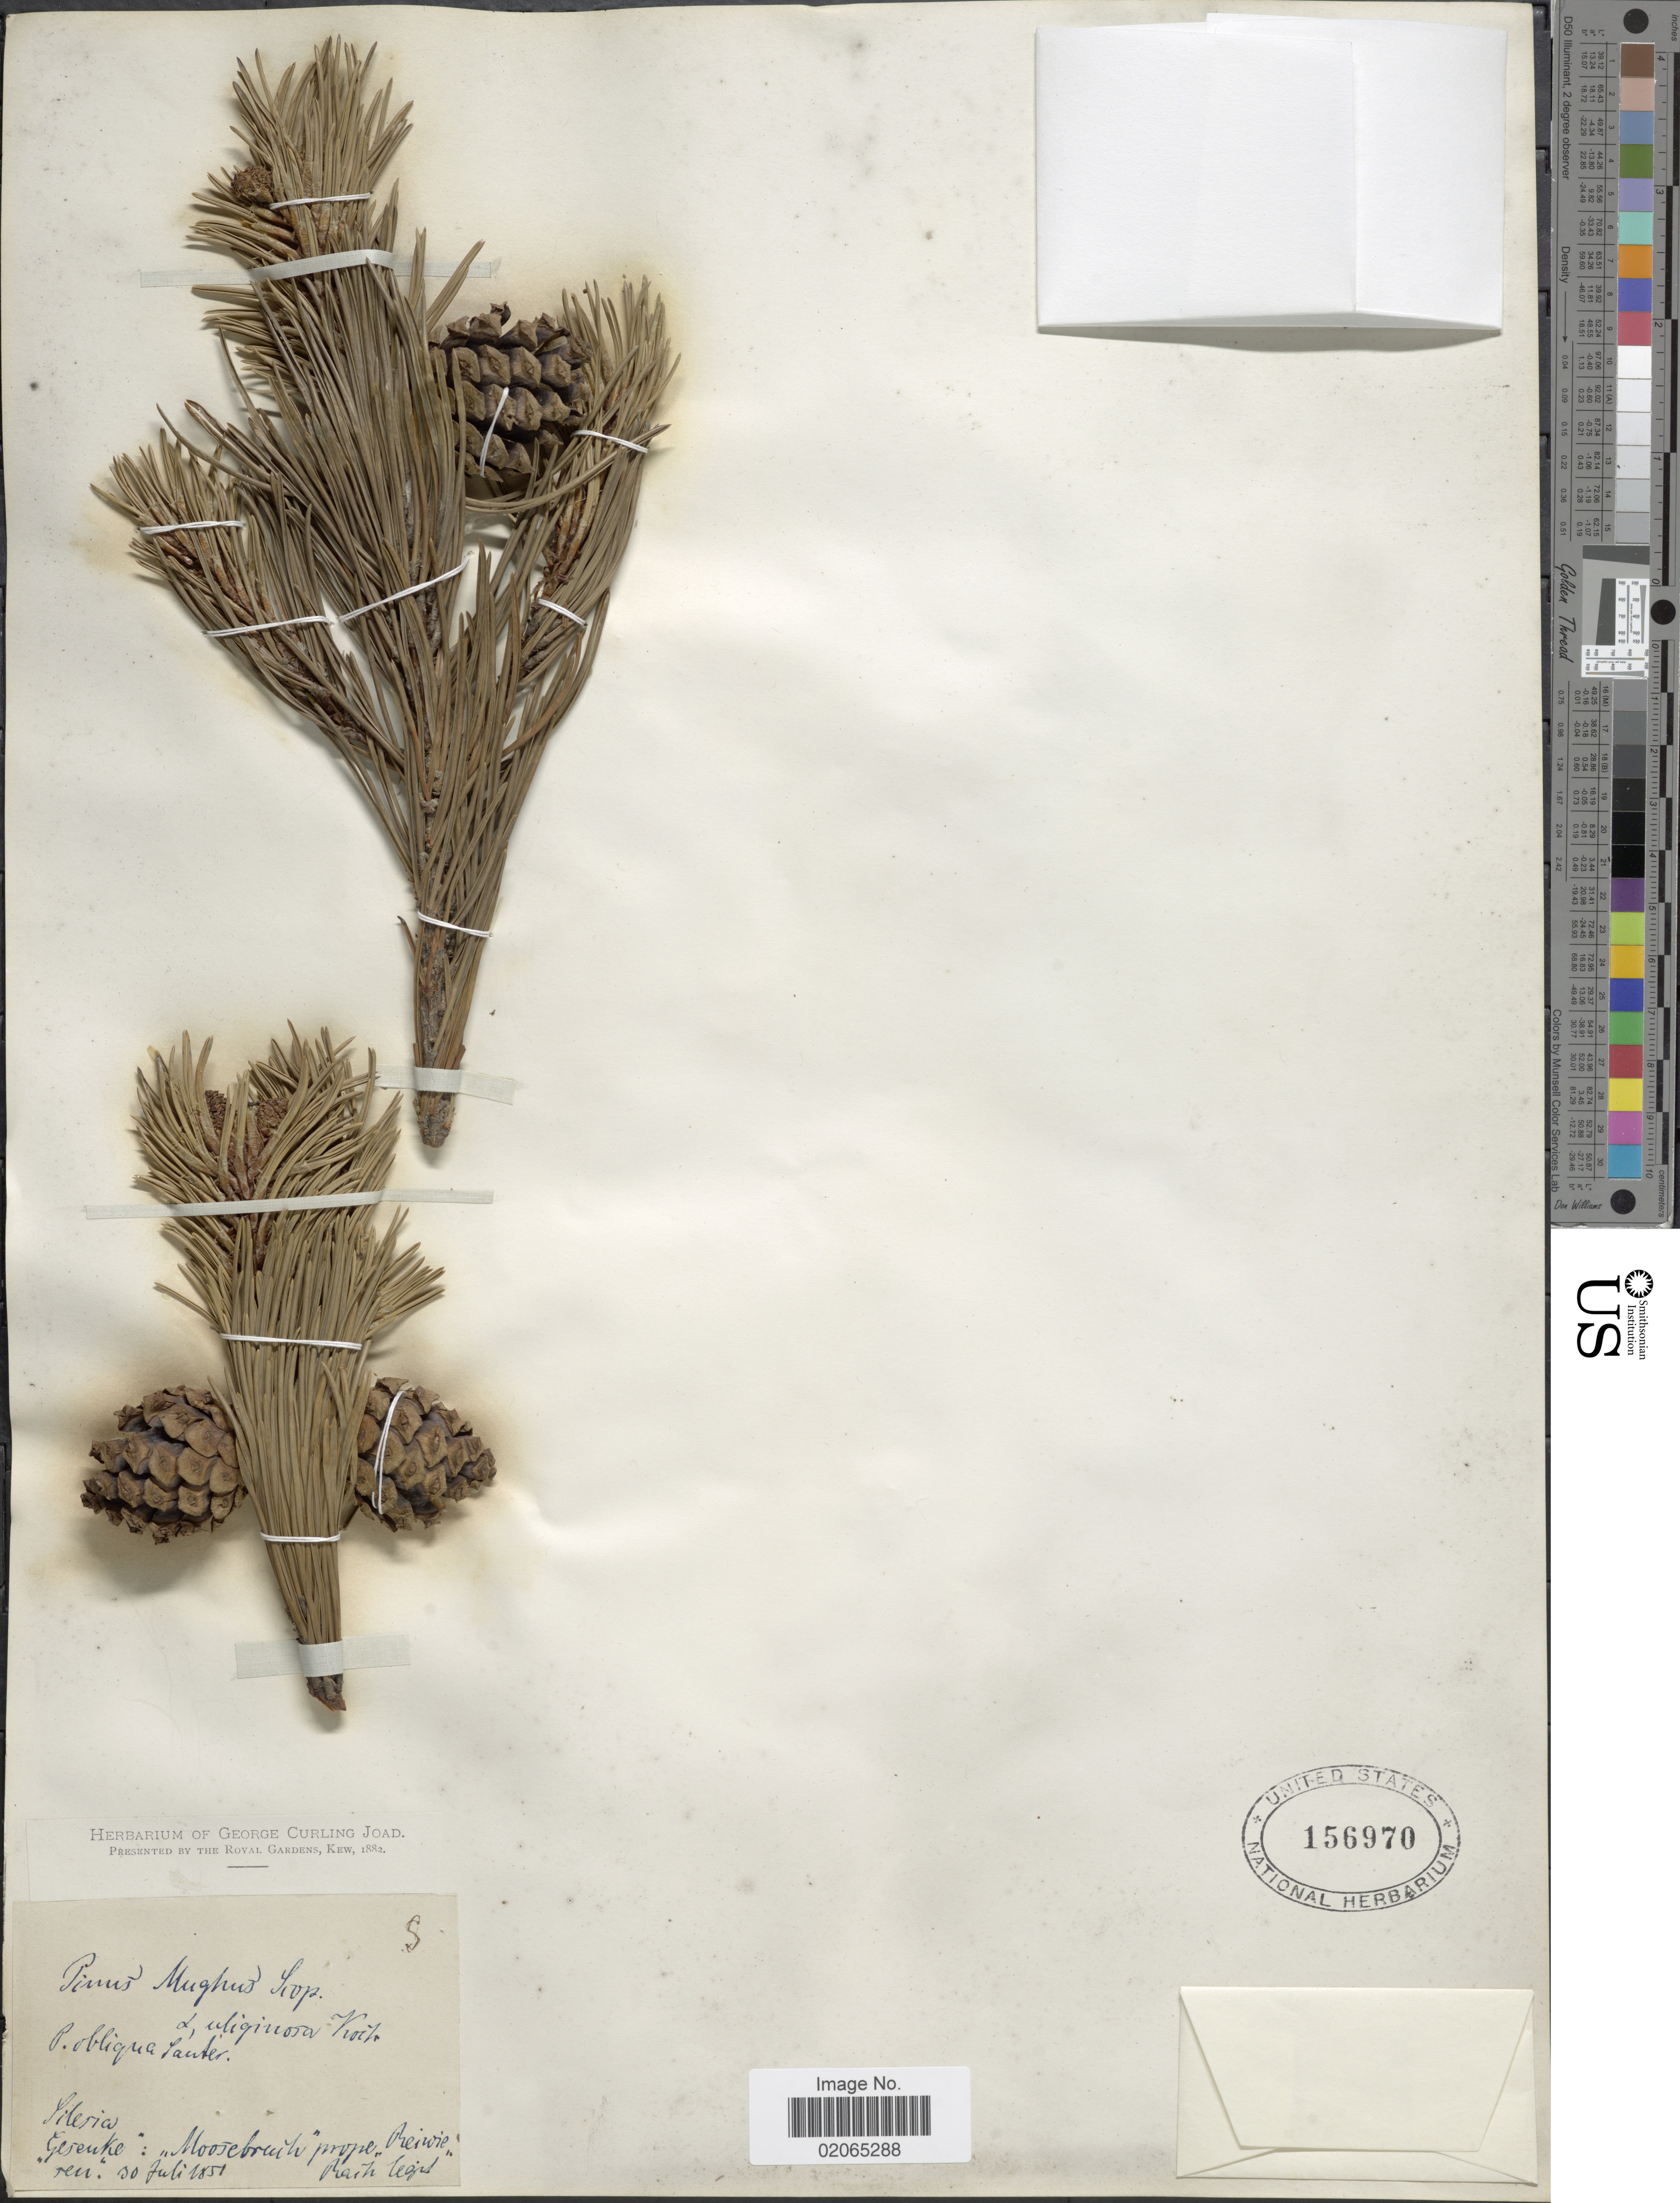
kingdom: Plantae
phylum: Tracheophyta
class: Pinopsida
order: Pinales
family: Pinaceae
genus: Pinus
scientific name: Pinus mugo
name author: Turra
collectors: Rach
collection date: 1851-07-30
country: Czechia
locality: Silesia. Gesenke: Moosebruch bei Reiwiezen" (Rejviz)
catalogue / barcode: US 156970